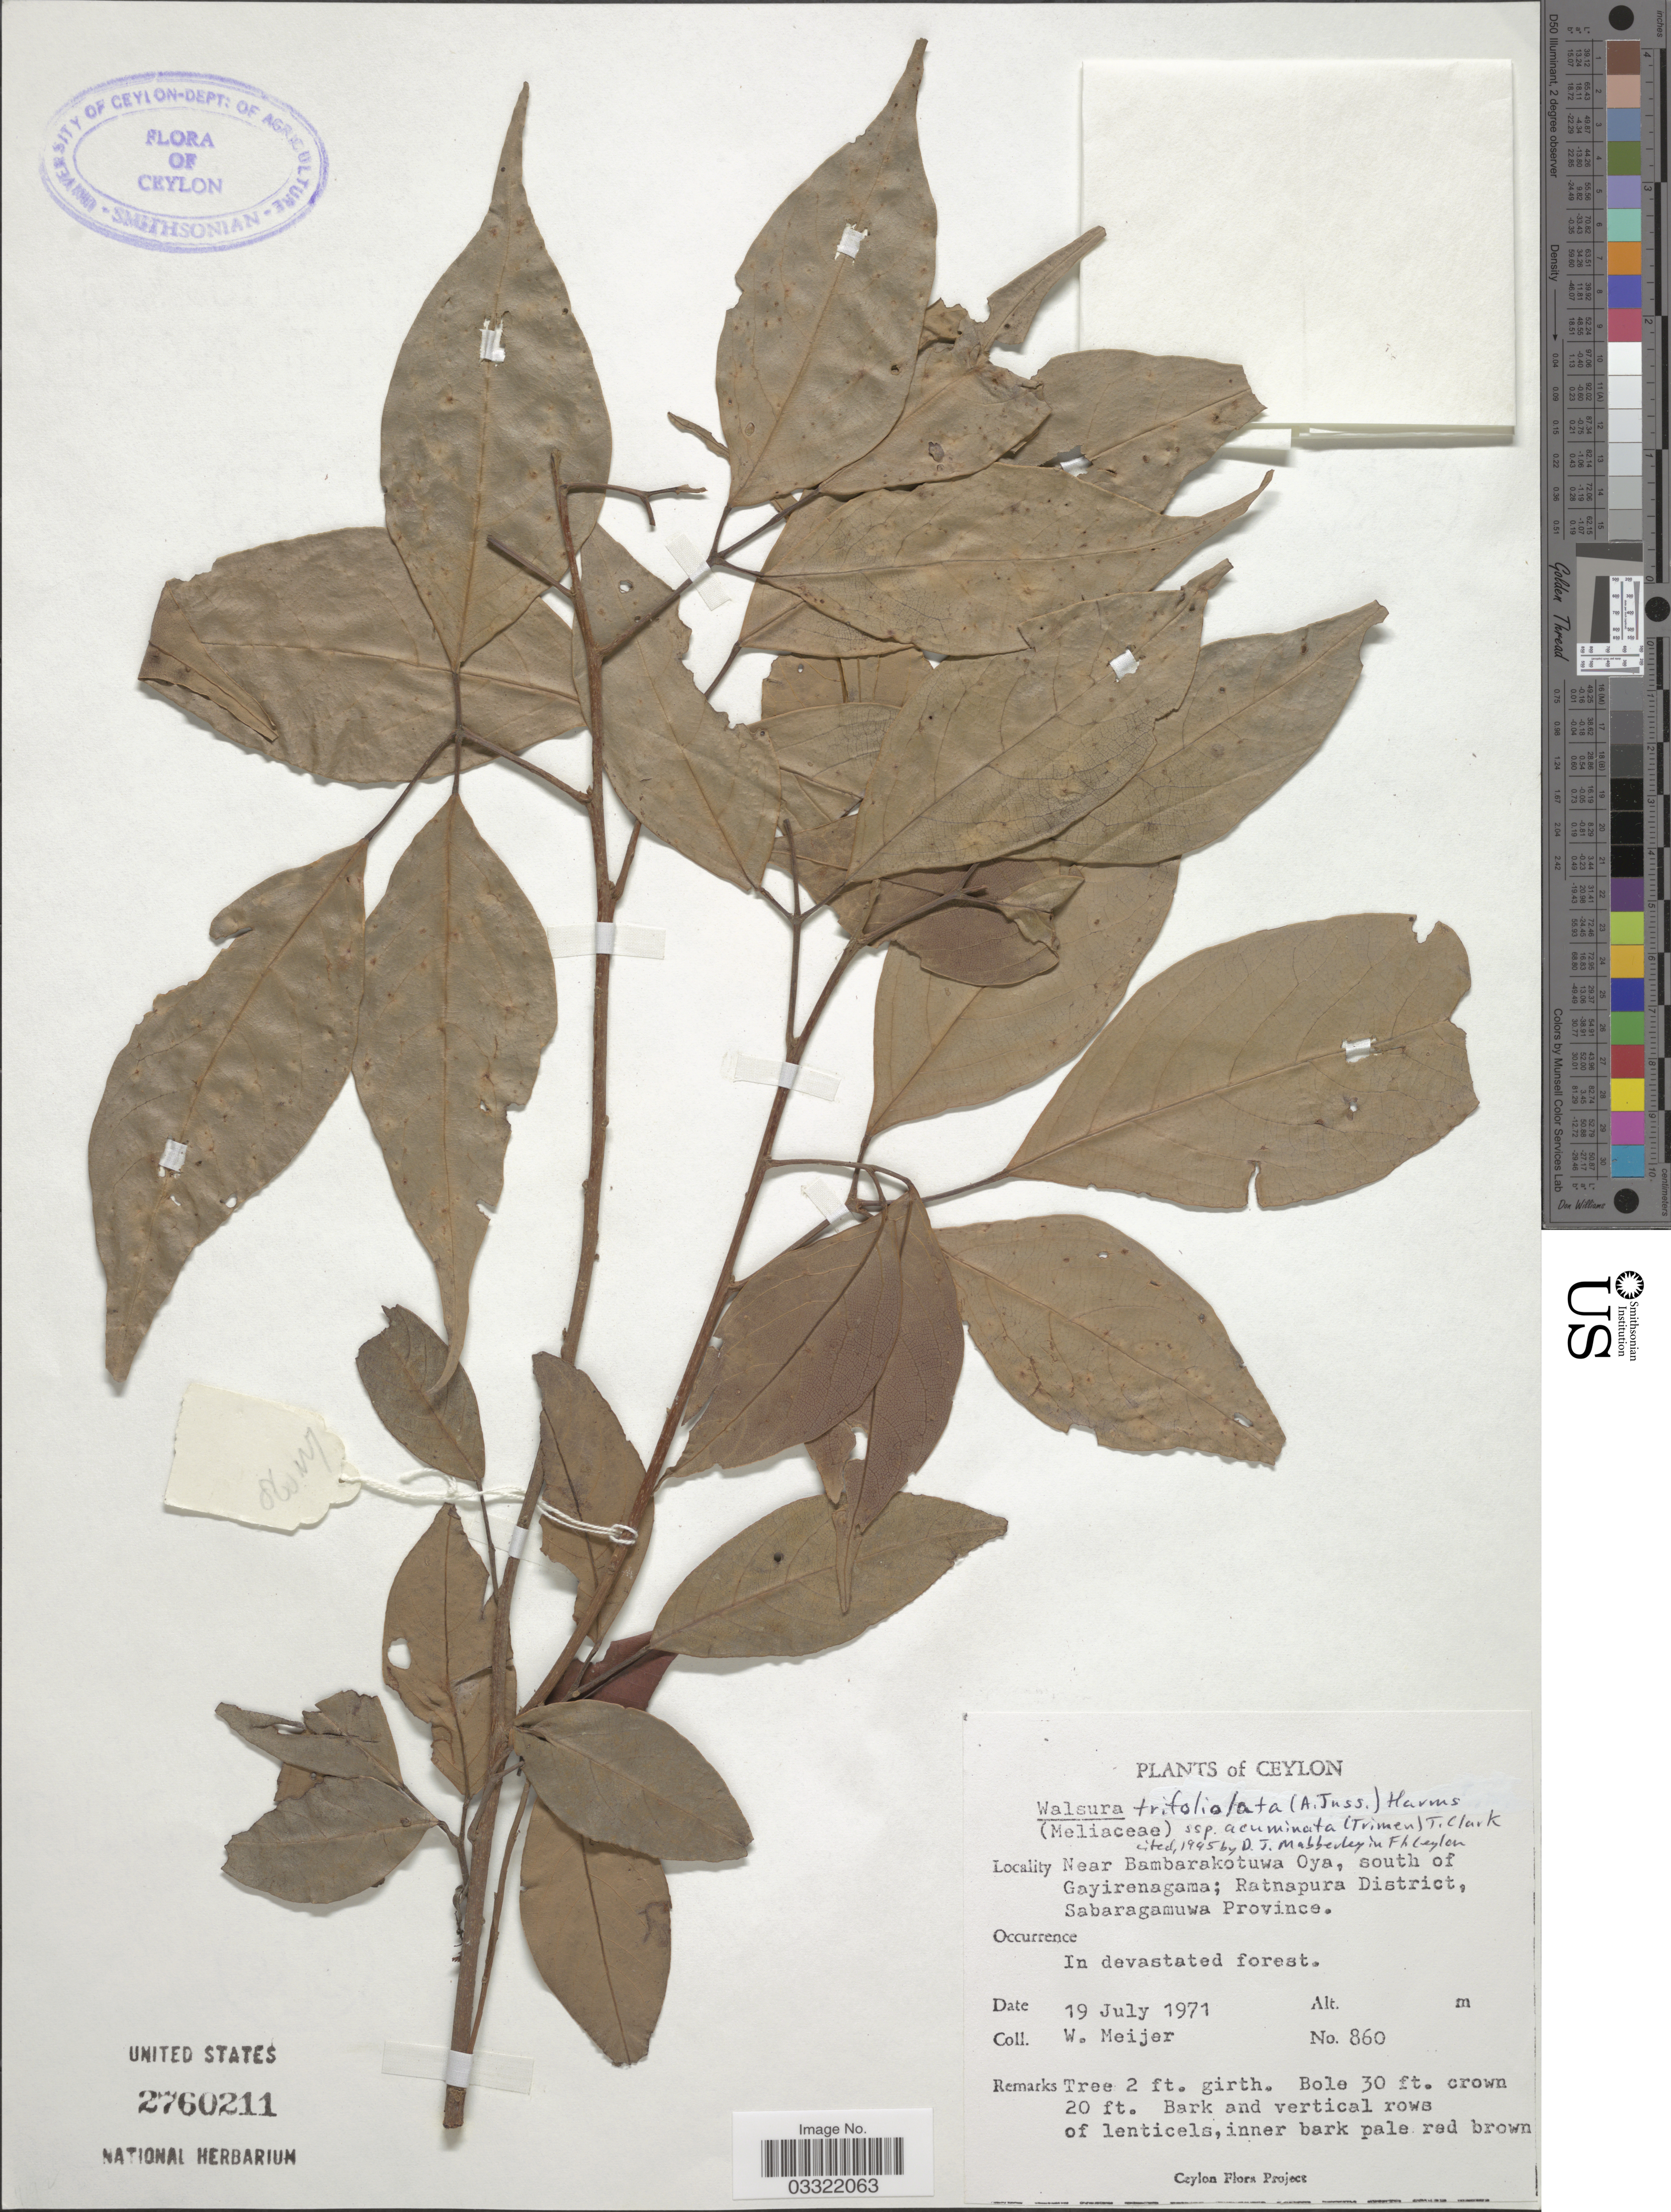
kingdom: Plantae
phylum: Tracheophyta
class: Magnoliopsida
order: Sapindales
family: Meliaceae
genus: Walsura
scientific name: Walsura trifoliolata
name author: (A. Juss.) Harms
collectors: W. Meijer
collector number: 860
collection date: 1971-07-19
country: Sri Lanka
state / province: Sabaragamuwa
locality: Ceylon, Near Bambarakotuwa Oya, south of Gayirenagama; Ratnapura District, Sabaragamuwa Province.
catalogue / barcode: US 2760211